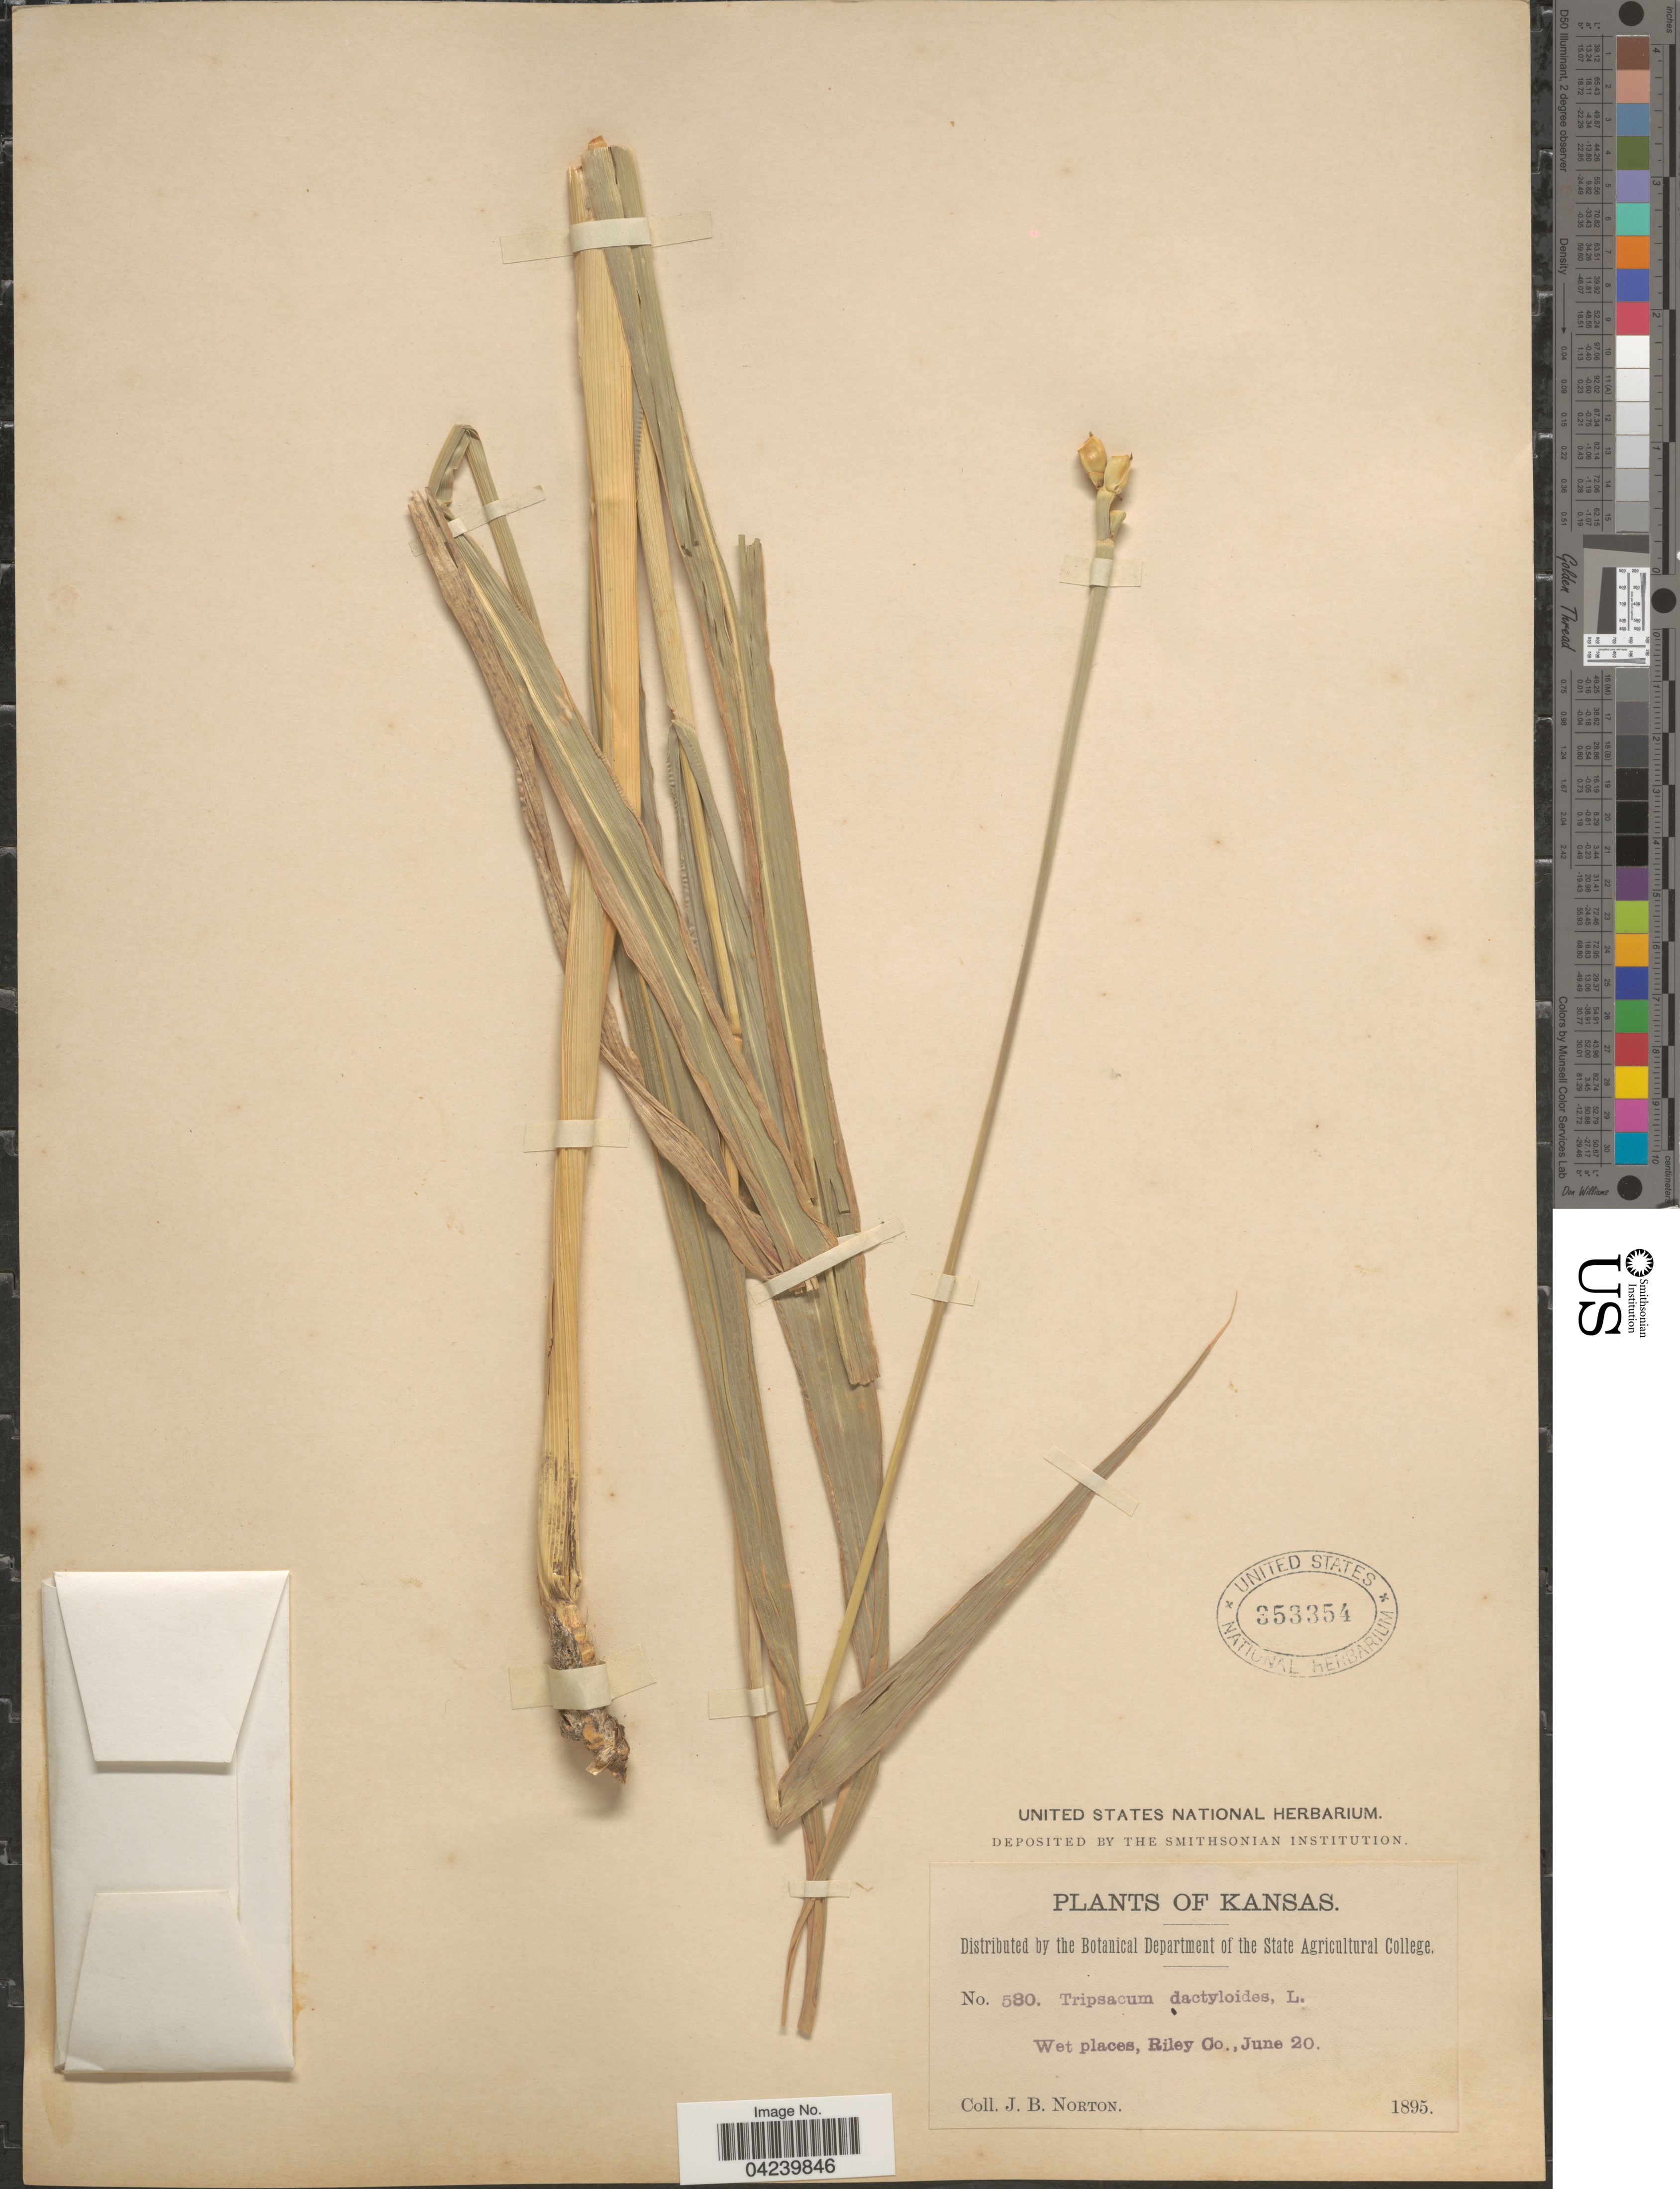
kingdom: Plantae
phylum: Tracheophyta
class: Liliopsida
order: Poales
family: Poaceae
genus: Tripsacum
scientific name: Tripsacum dactyloides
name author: (L.) L.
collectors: J. B. Norton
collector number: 580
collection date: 1895-06-20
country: United States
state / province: Kansas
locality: Wet places, Riley Co.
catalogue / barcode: US 353354